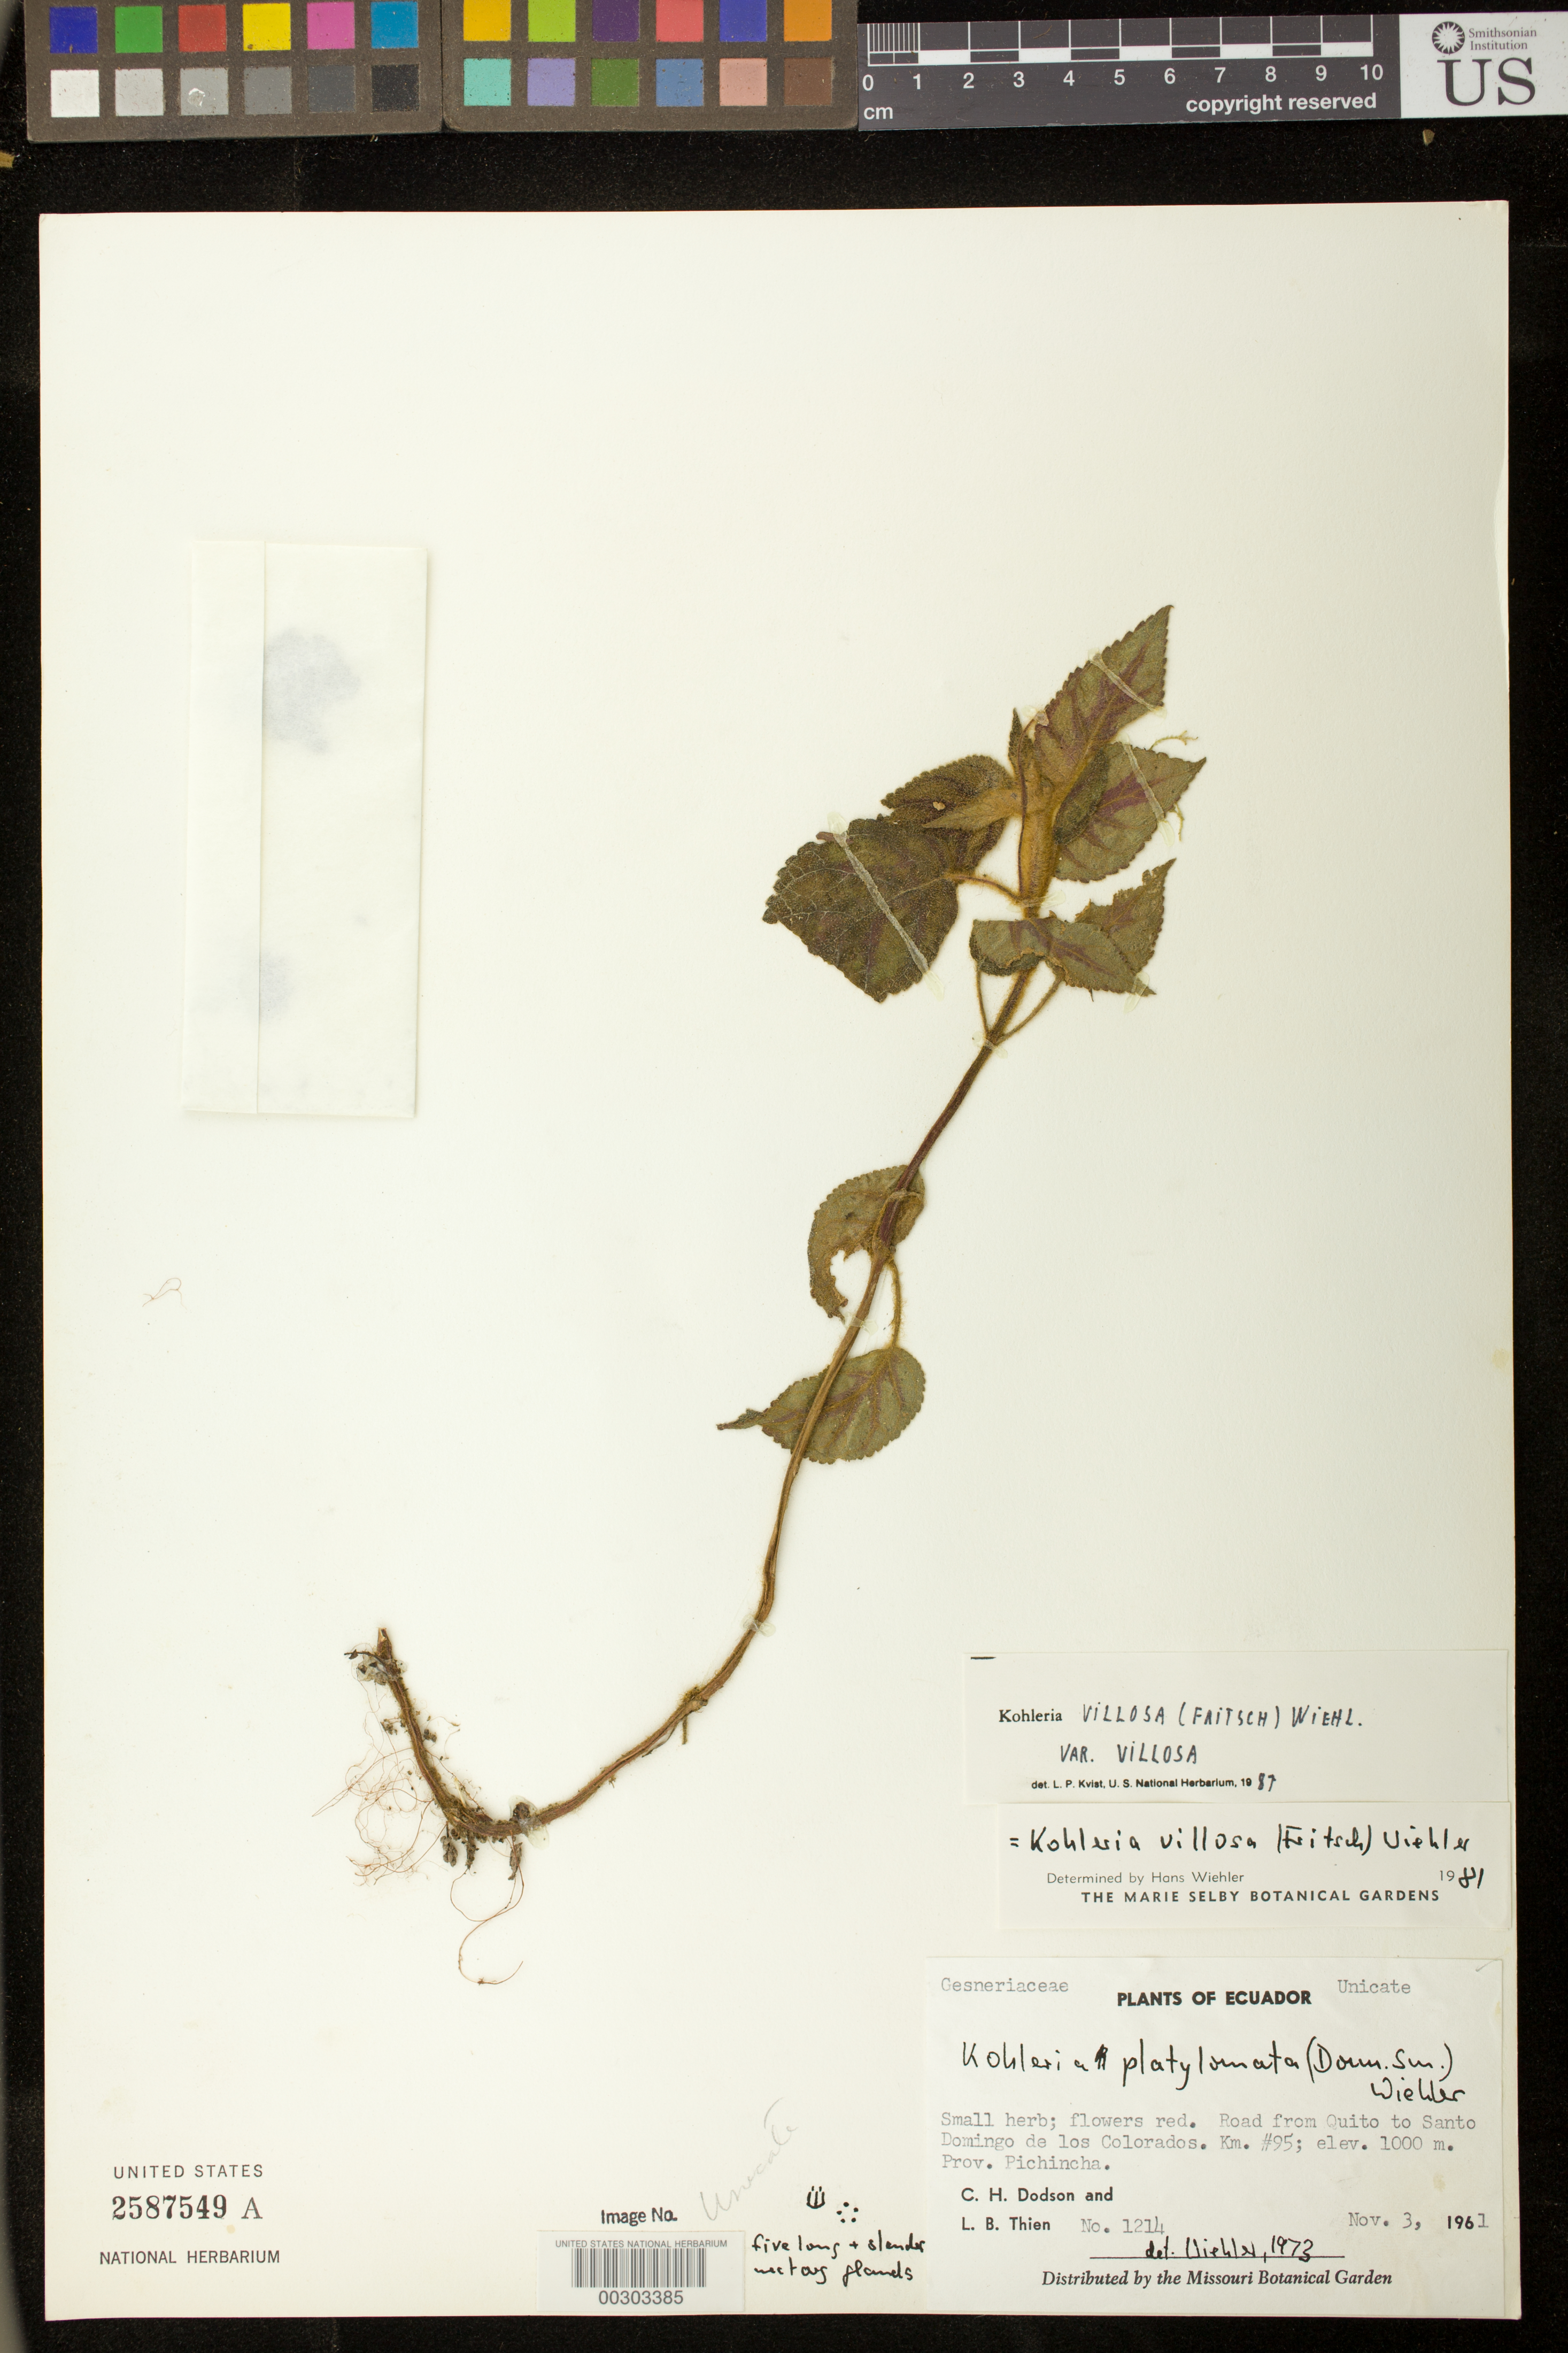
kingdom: Plantae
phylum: Tracheophyta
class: Magnoliopsida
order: Lamiales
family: Gesneriaceae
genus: Kohleria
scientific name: Kohleria villosa var. villosa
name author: (Fritsch) Wiehler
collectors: C. H. Dodson & L. Thien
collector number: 1214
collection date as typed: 03 Nov 1961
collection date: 1961-11-03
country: Ecuador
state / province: Pichincha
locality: Road from Quito to Santo Domingo de los Colorados, km ...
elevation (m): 1000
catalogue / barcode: US 2587549A